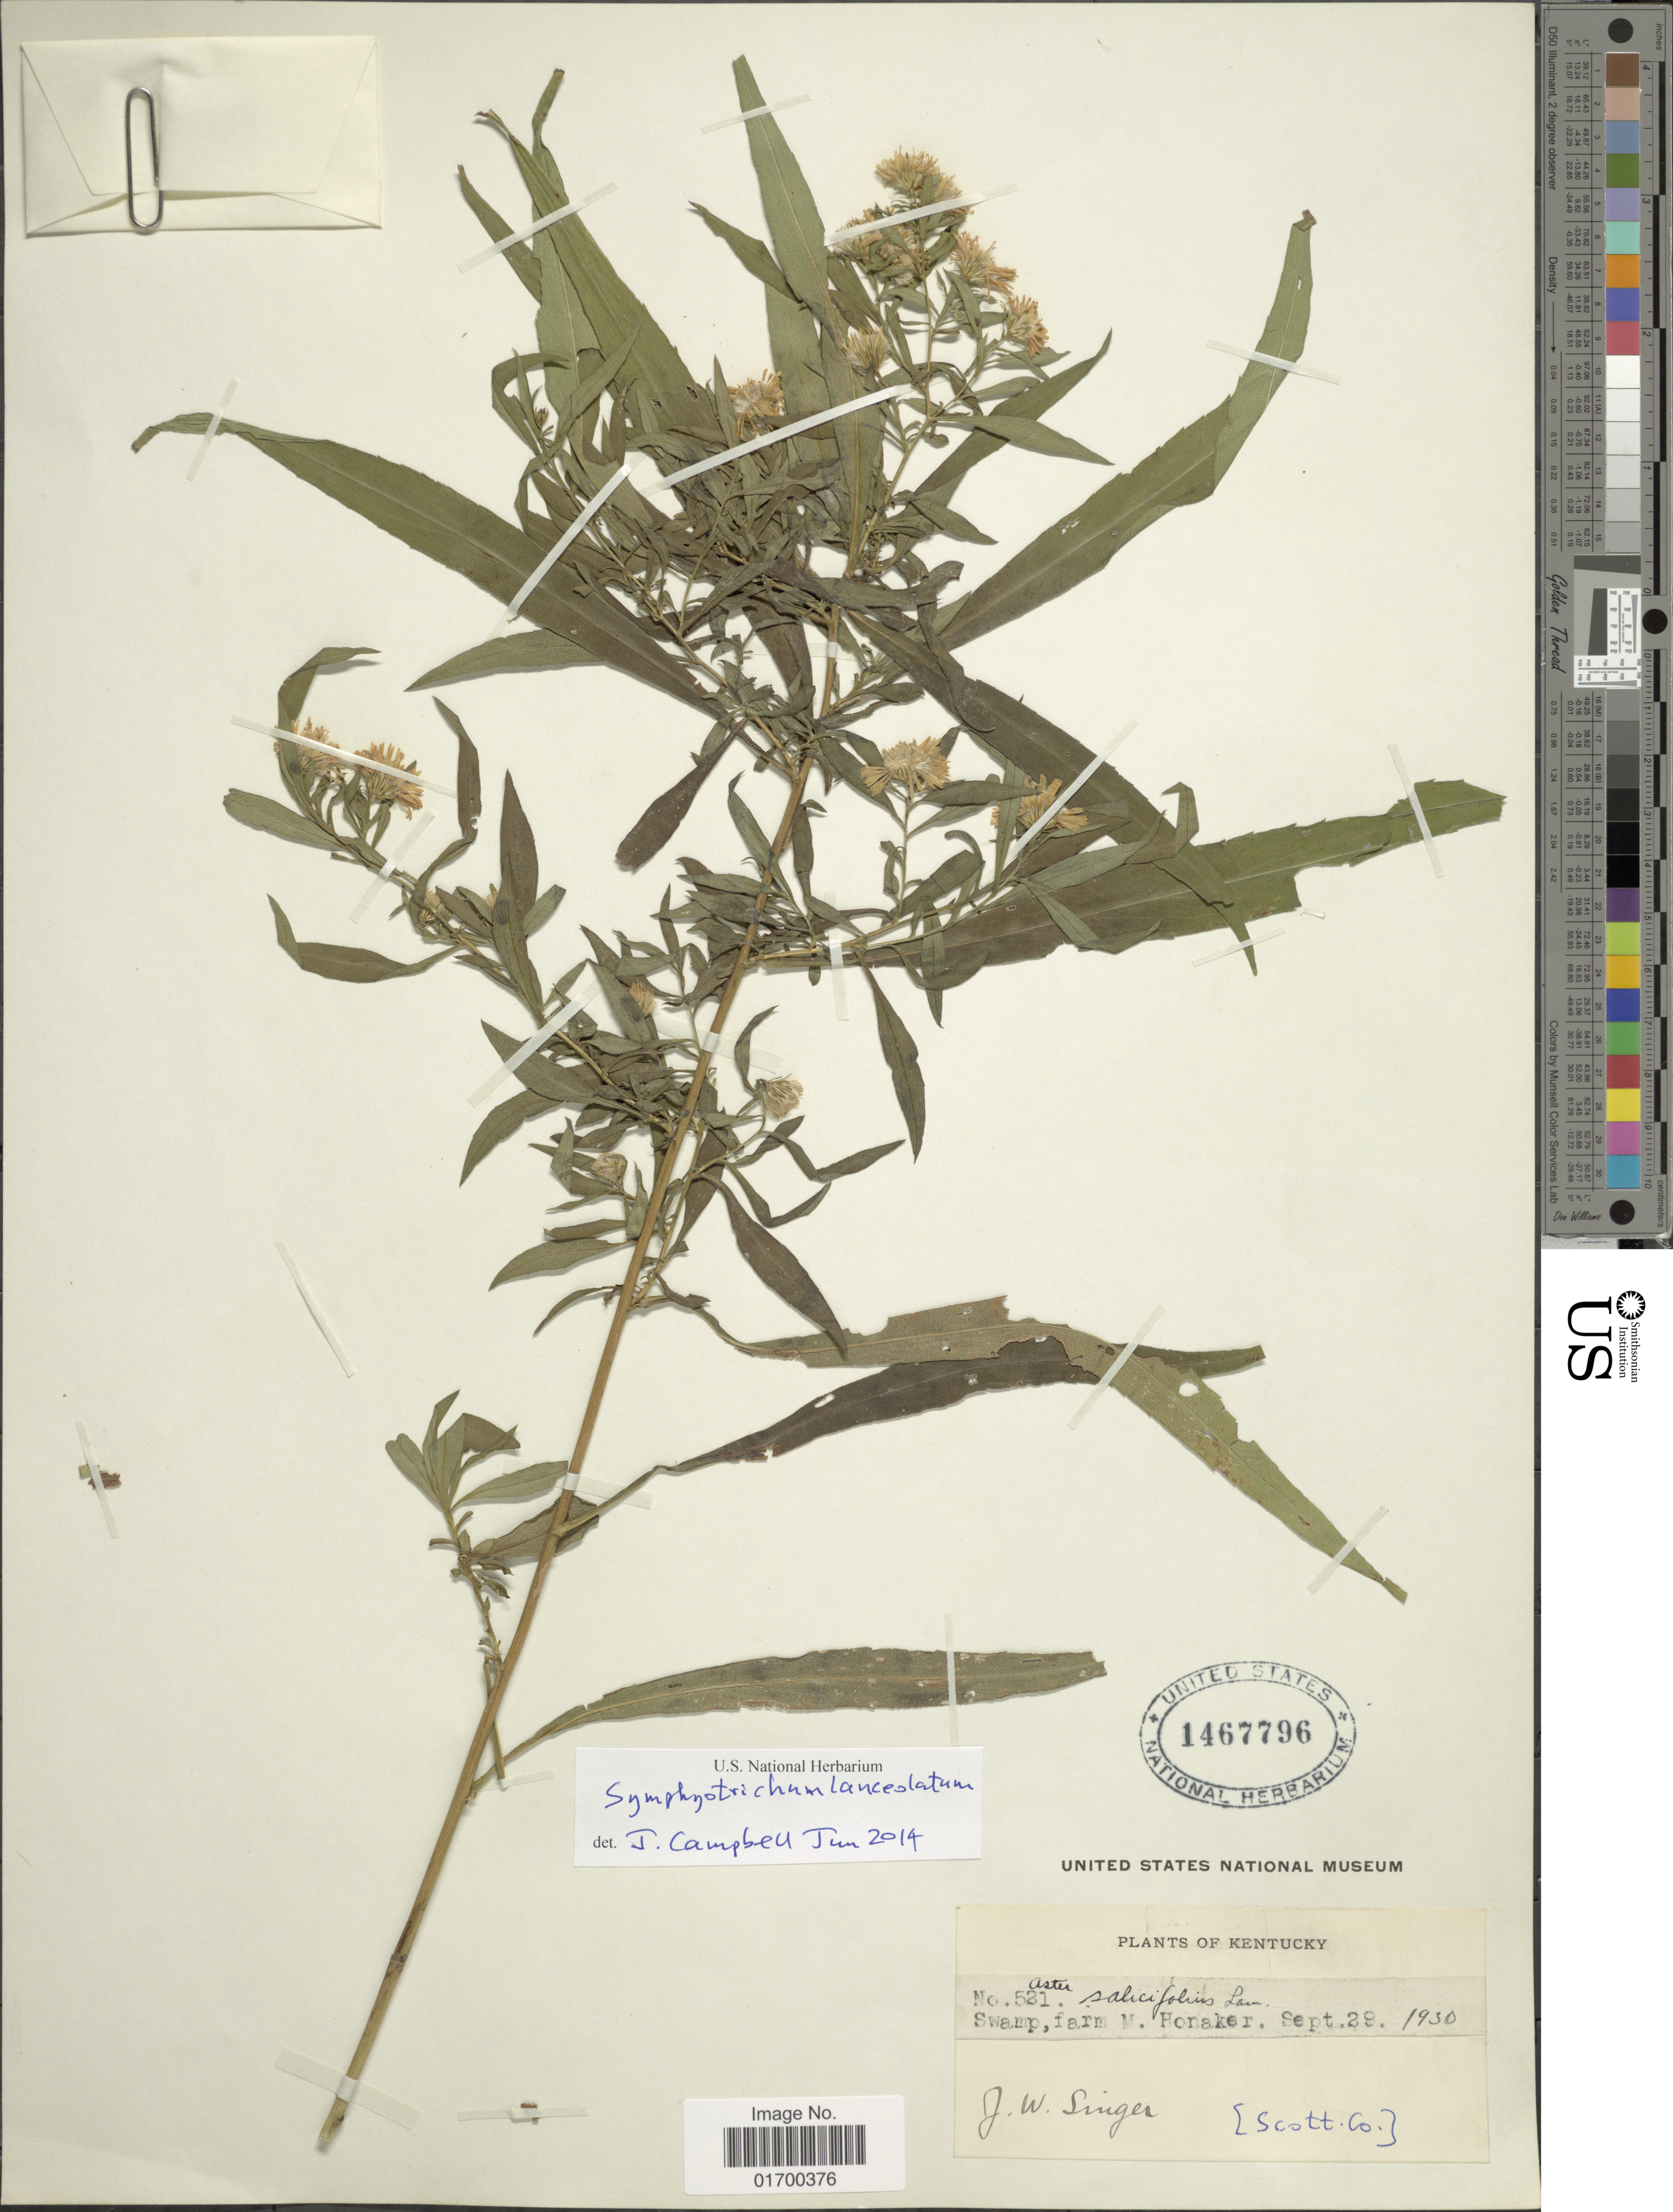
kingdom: Plantae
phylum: Tracheophyta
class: Magnoliopsida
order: Asterales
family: Asteraceae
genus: Symphyotrichum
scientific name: Symphyotrichum lanceolatum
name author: (Willd.) G.L. Nesom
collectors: J. EW. Singer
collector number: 521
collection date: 1930-09-29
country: United States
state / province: Kentucky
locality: Swamp, farm M. Honaker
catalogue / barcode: US 1467796